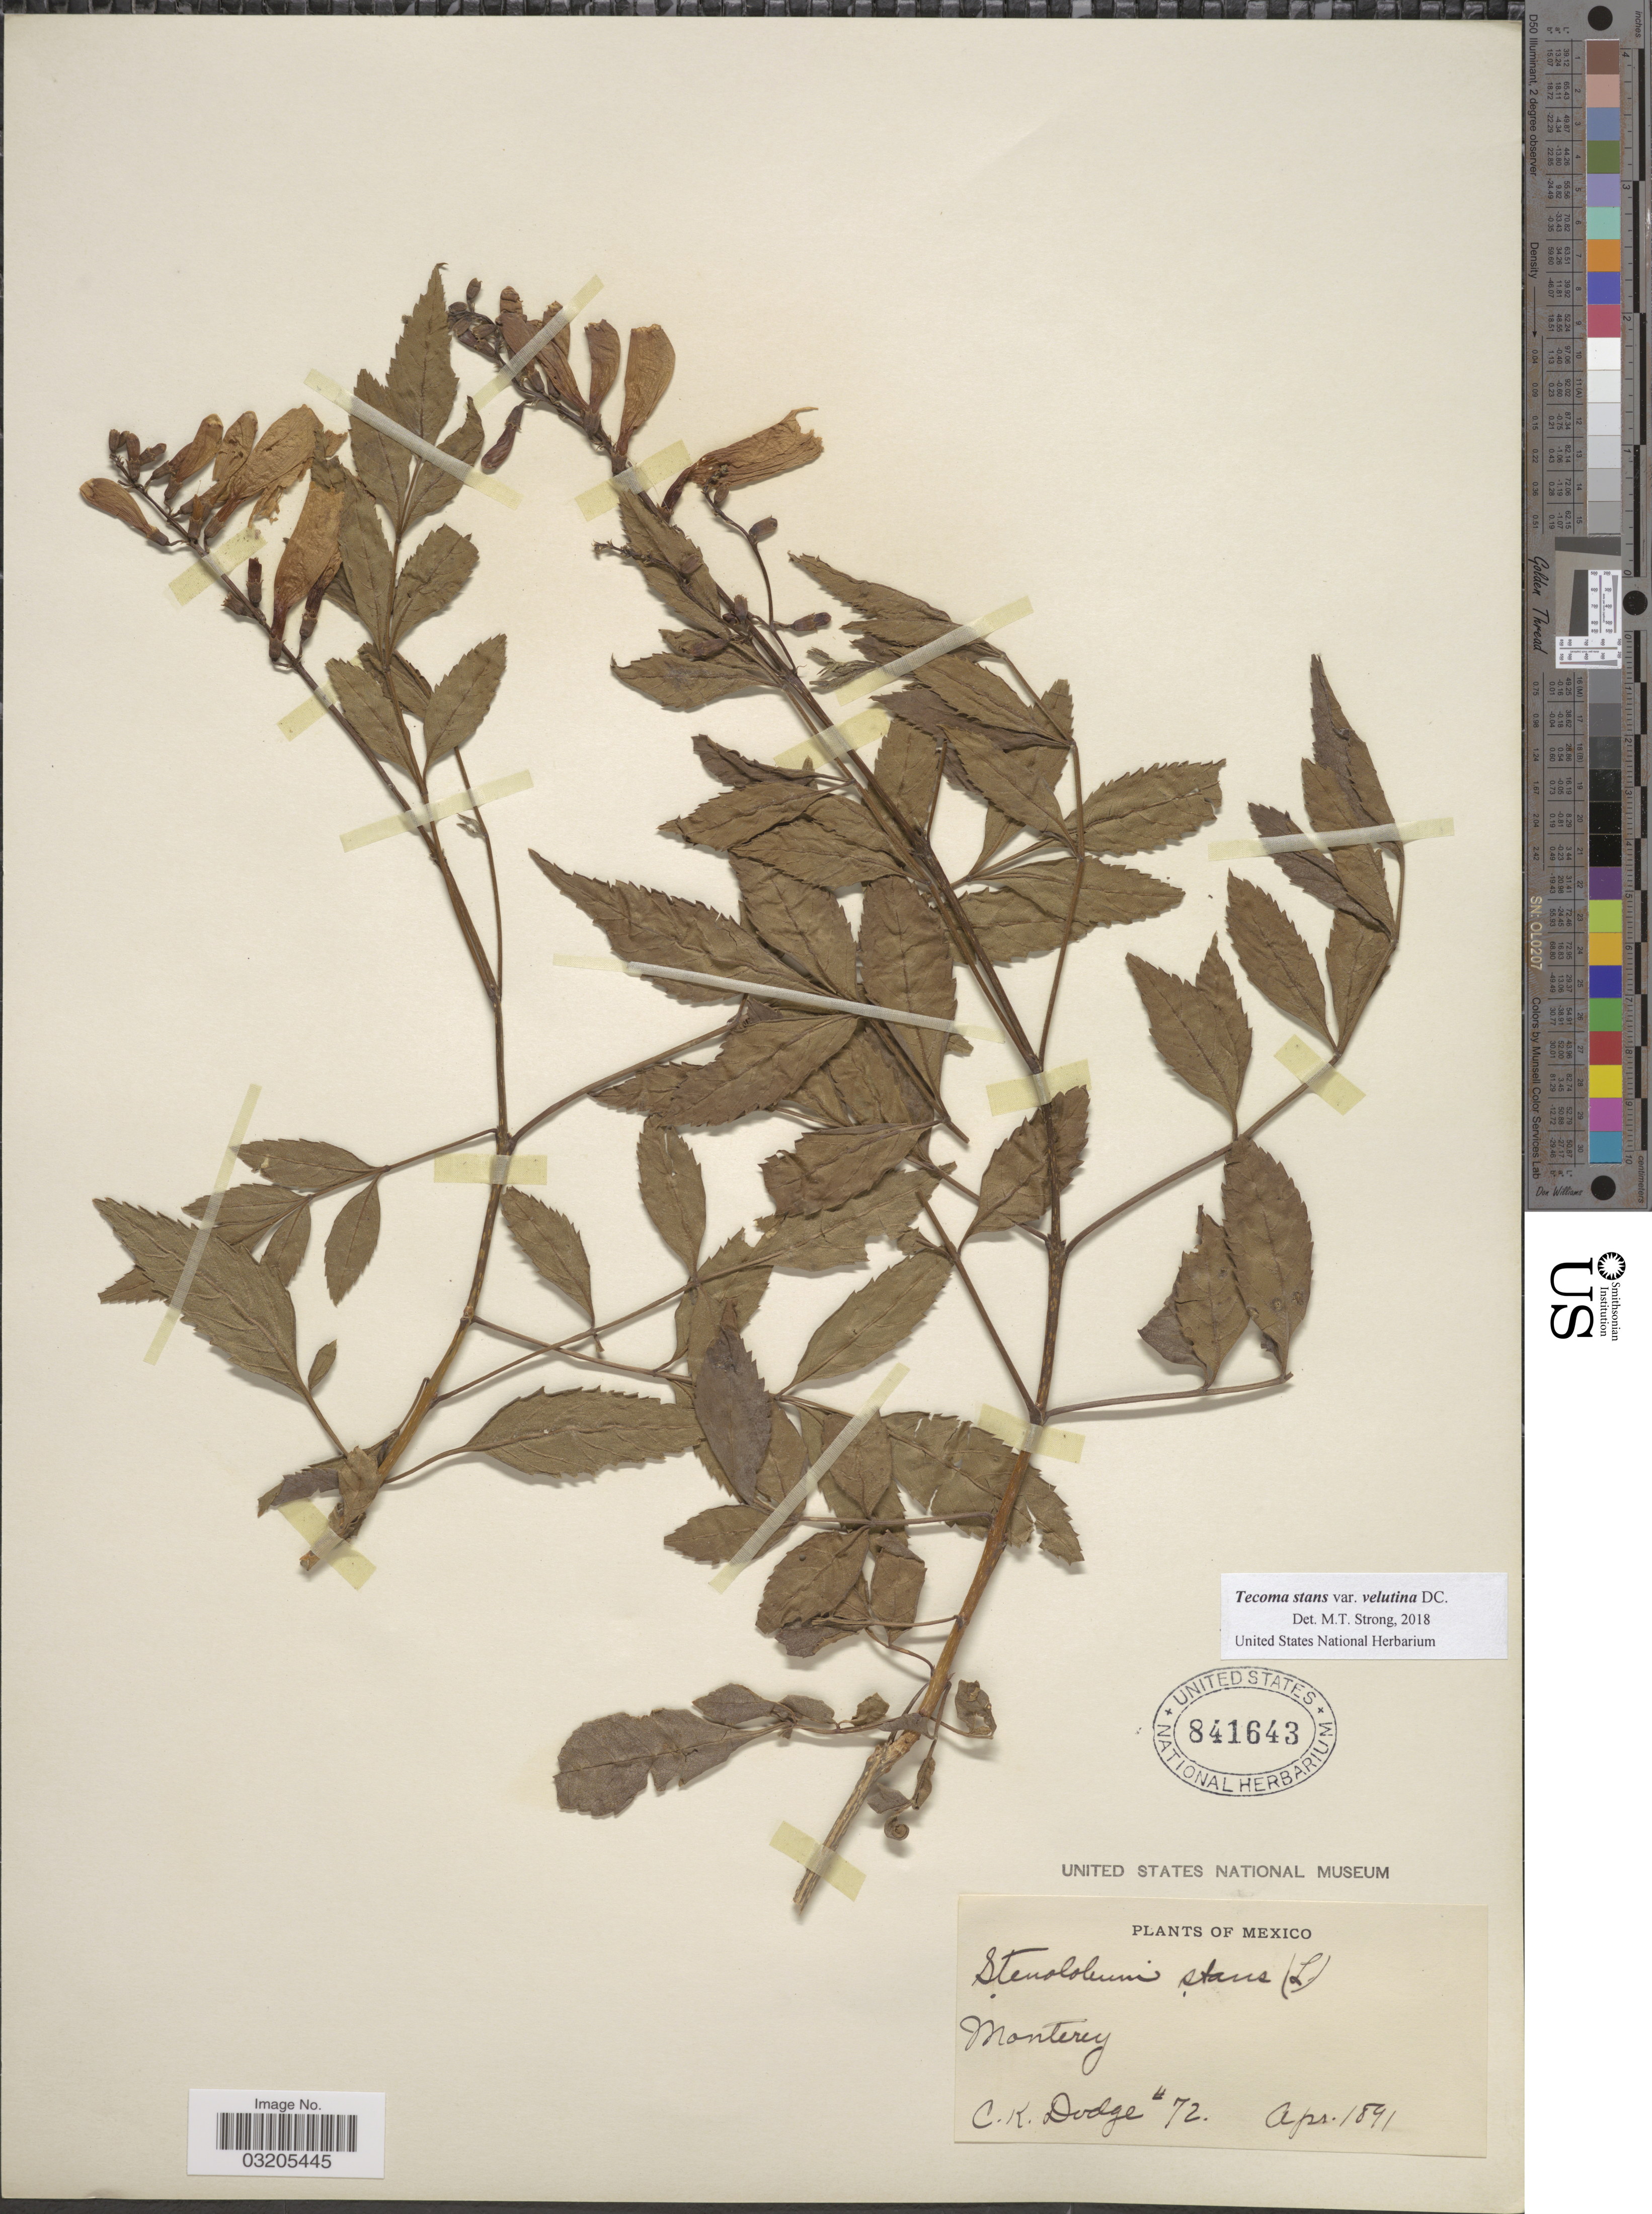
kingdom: Plantae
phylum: Tracheophyta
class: Magnoliopsida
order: Lamiales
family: Bignoniaceae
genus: Tecoma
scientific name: Tecoma stans var. velutina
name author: DC.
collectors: C. Dodge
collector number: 72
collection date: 1891-04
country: Mexico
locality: Monterey.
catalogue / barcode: US 841643